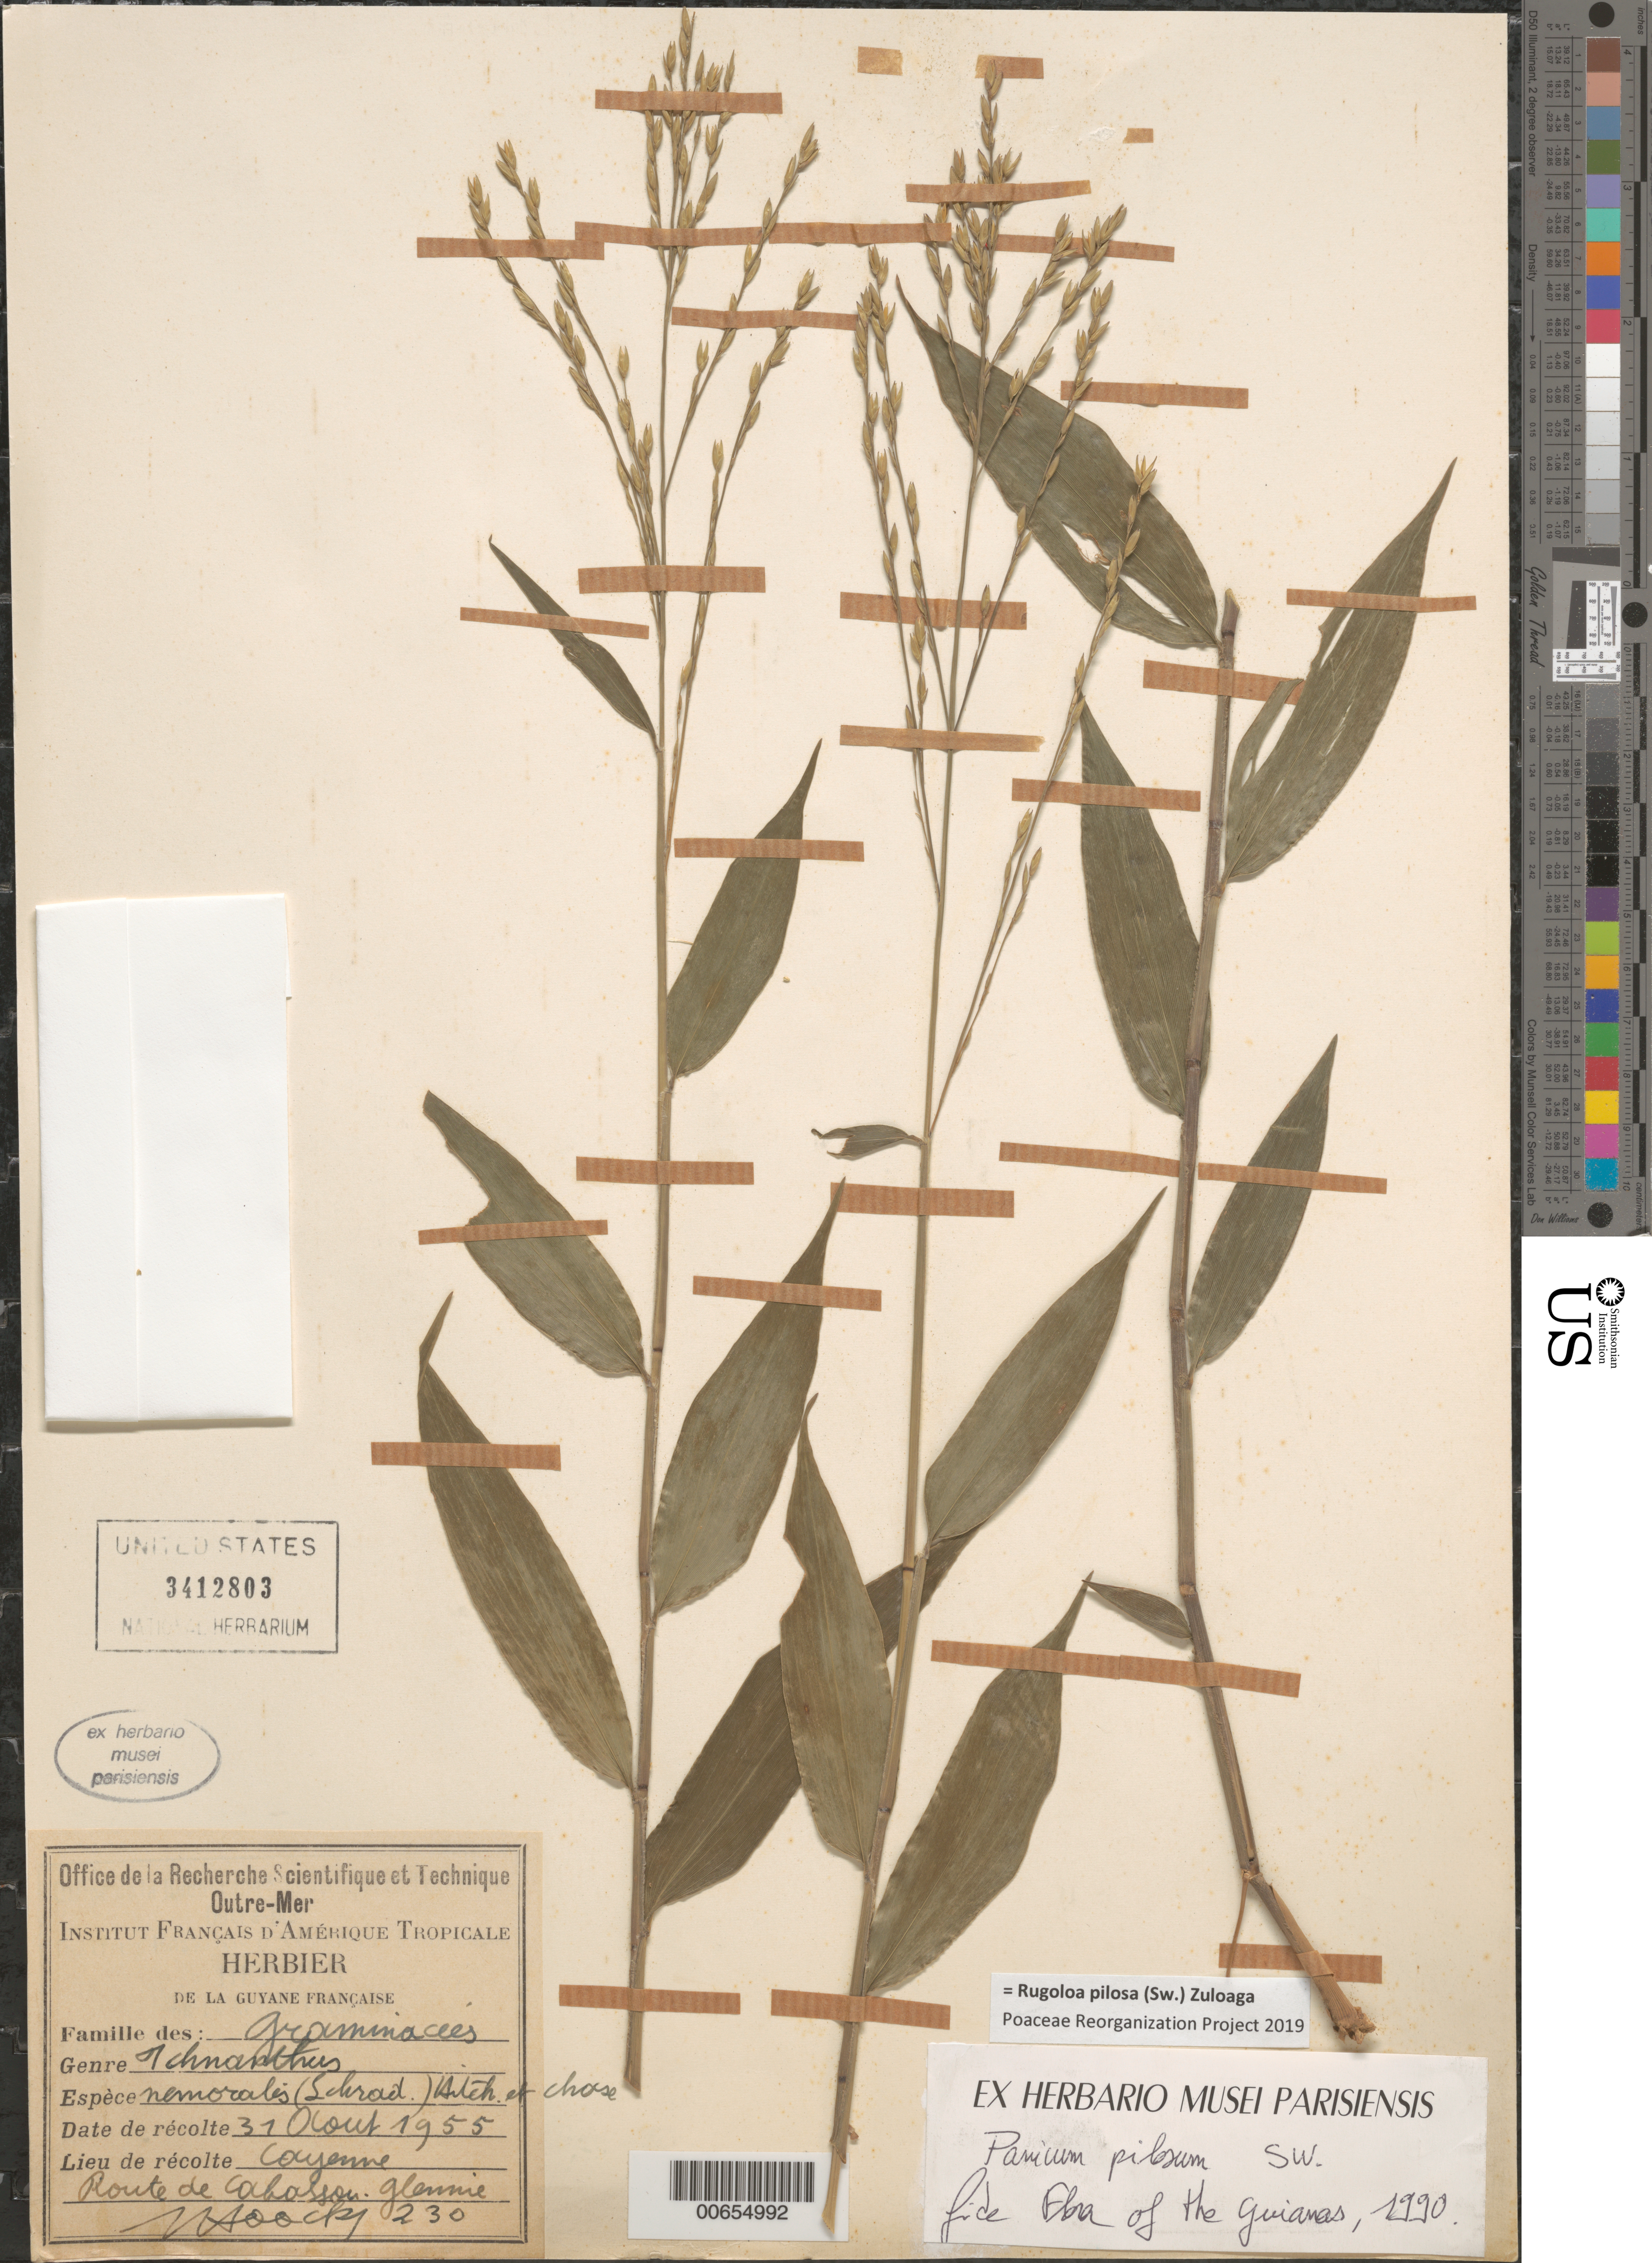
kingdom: Plantae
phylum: Tracheophyta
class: Liliopsida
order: Poales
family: Poaceae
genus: Panicum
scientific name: Panicum pilosum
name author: Sw.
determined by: Judziewicz, E. J.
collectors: J. Hoock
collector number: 230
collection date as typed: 31-Aug-55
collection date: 1955-08-31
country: French Guiana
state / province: Cayenne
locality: Cayenne, route de Cabassou Glennie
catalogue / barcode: US 3412803